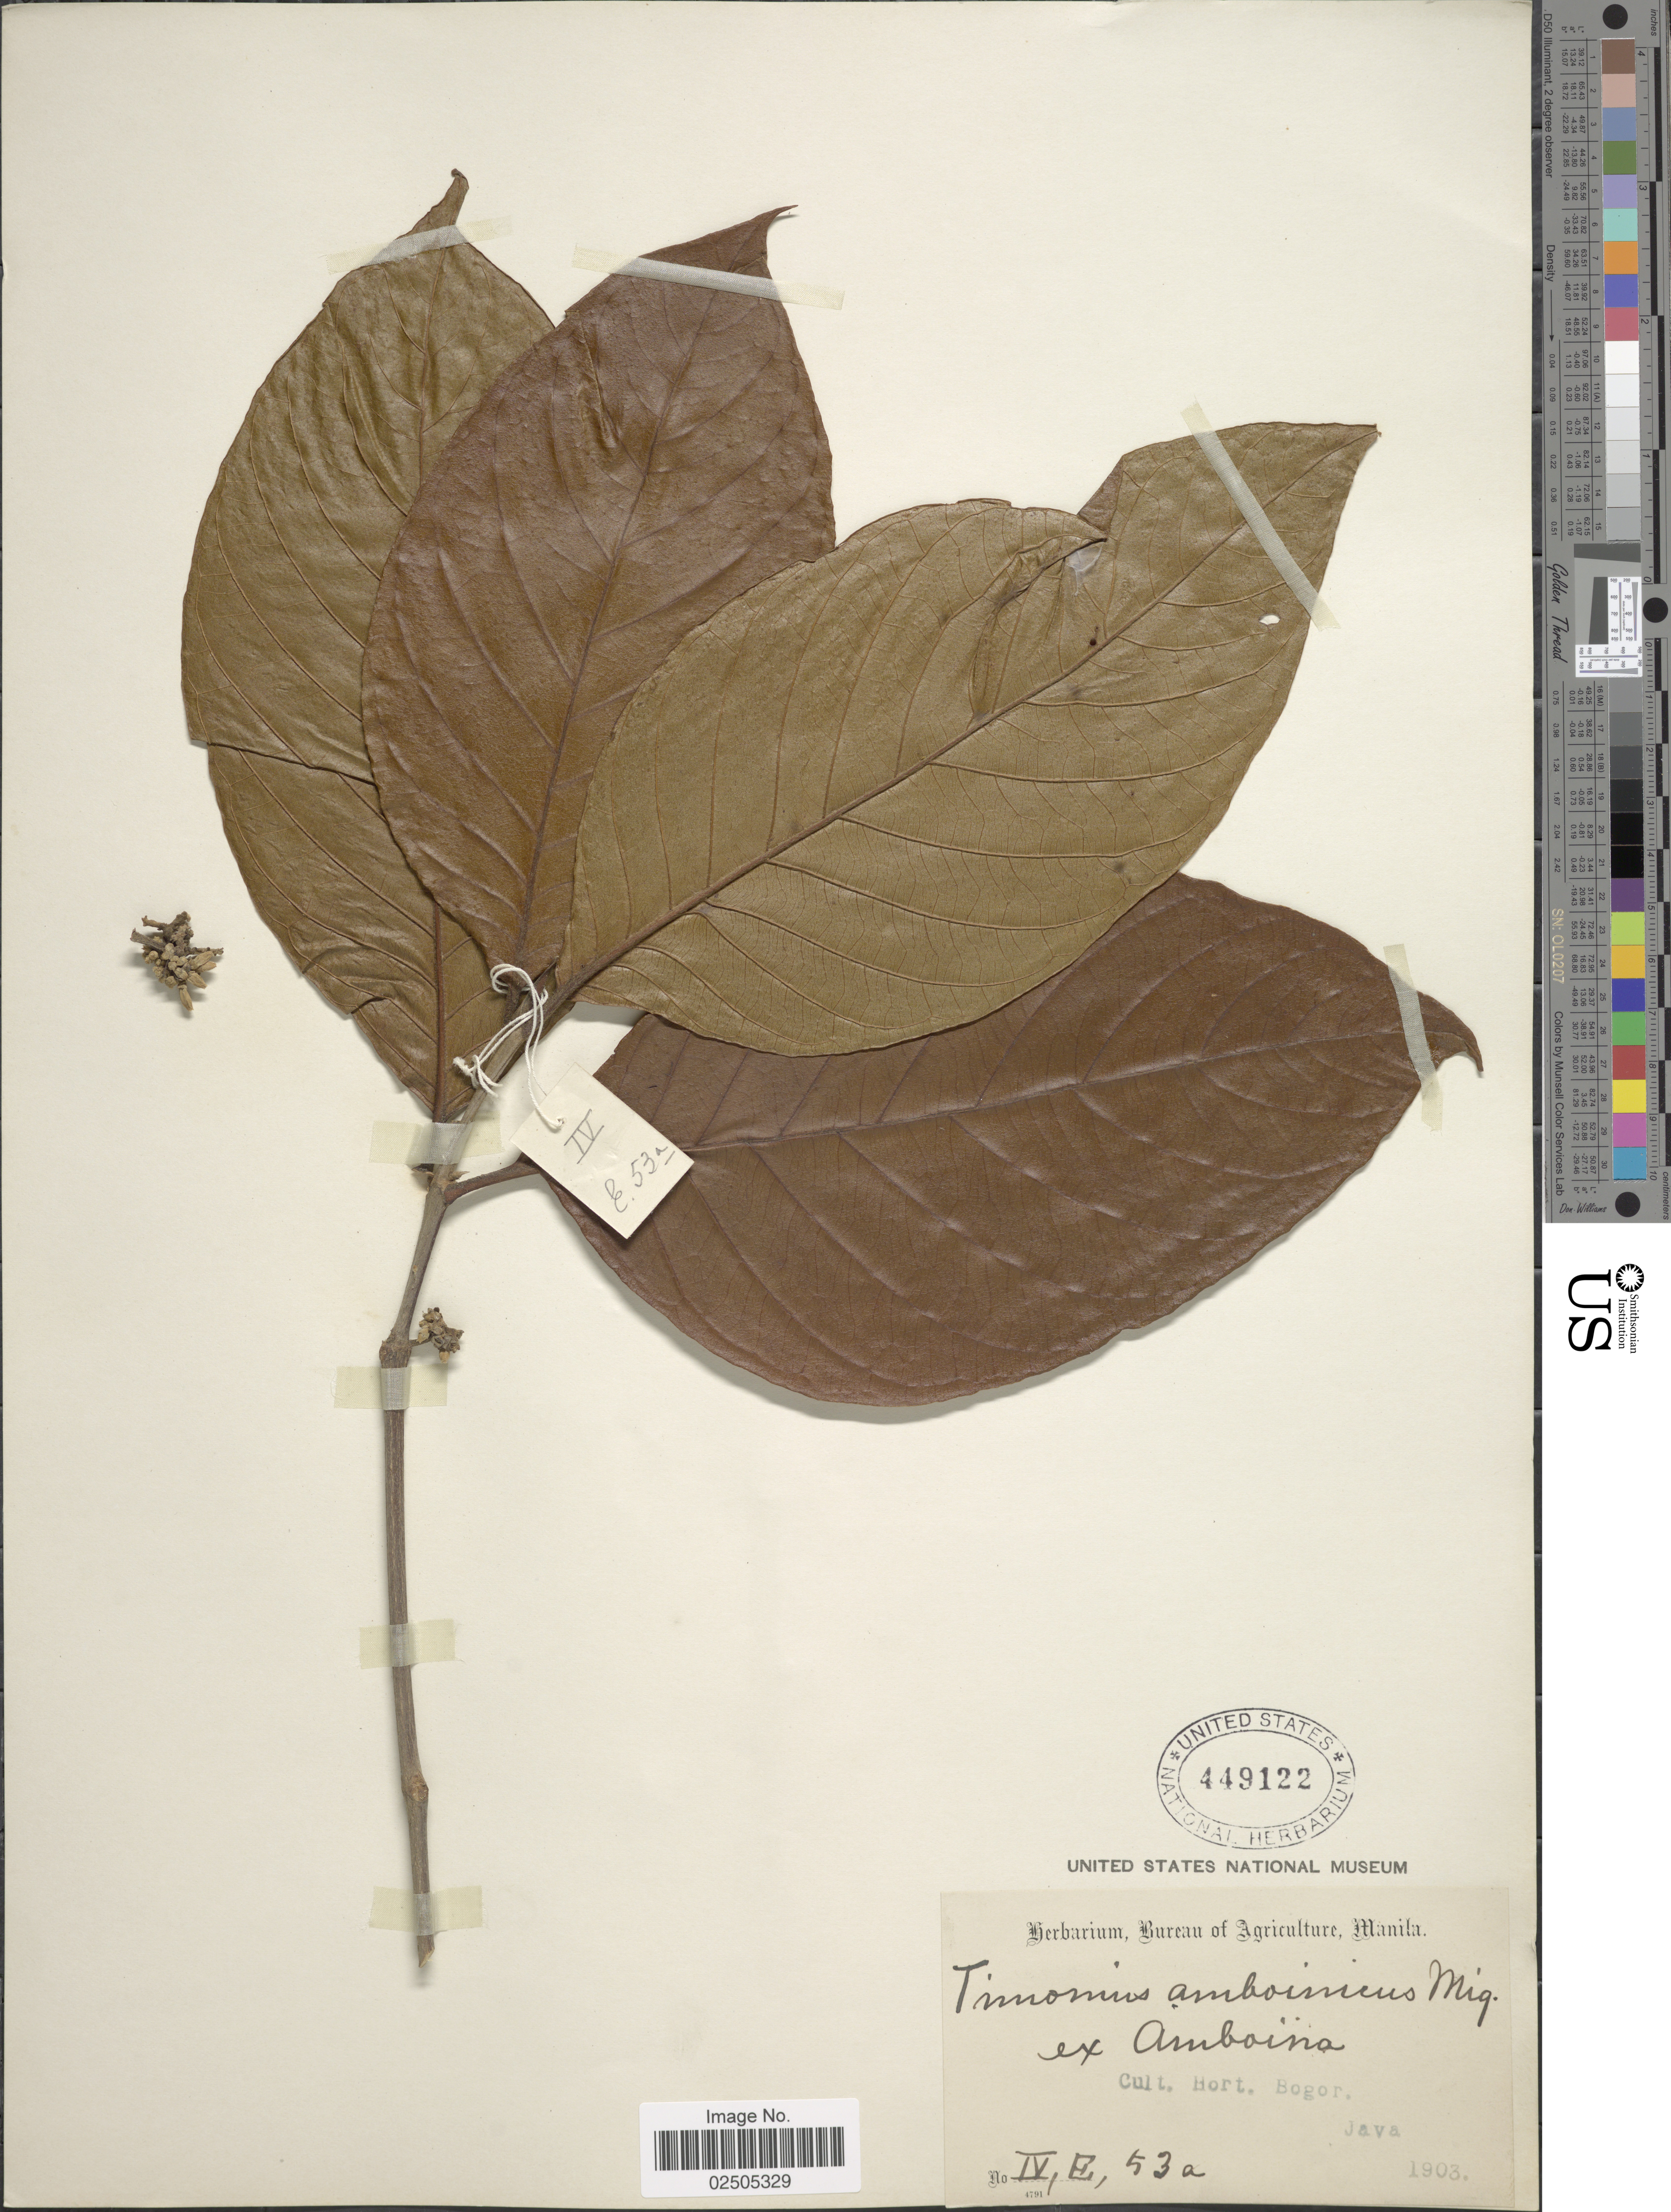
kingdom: Plantae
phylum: Tracheophyta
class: Magnoliopsida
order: Gentianales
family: Rubiaceae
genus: Timonius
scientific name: Timonius amboinicus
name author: Boerl.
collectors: ex Herb. Bur. Agric. Manila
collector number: IVE53a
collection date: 1903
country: Indonesia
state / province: Java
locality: Hort. Bogor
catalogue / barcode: US 449122